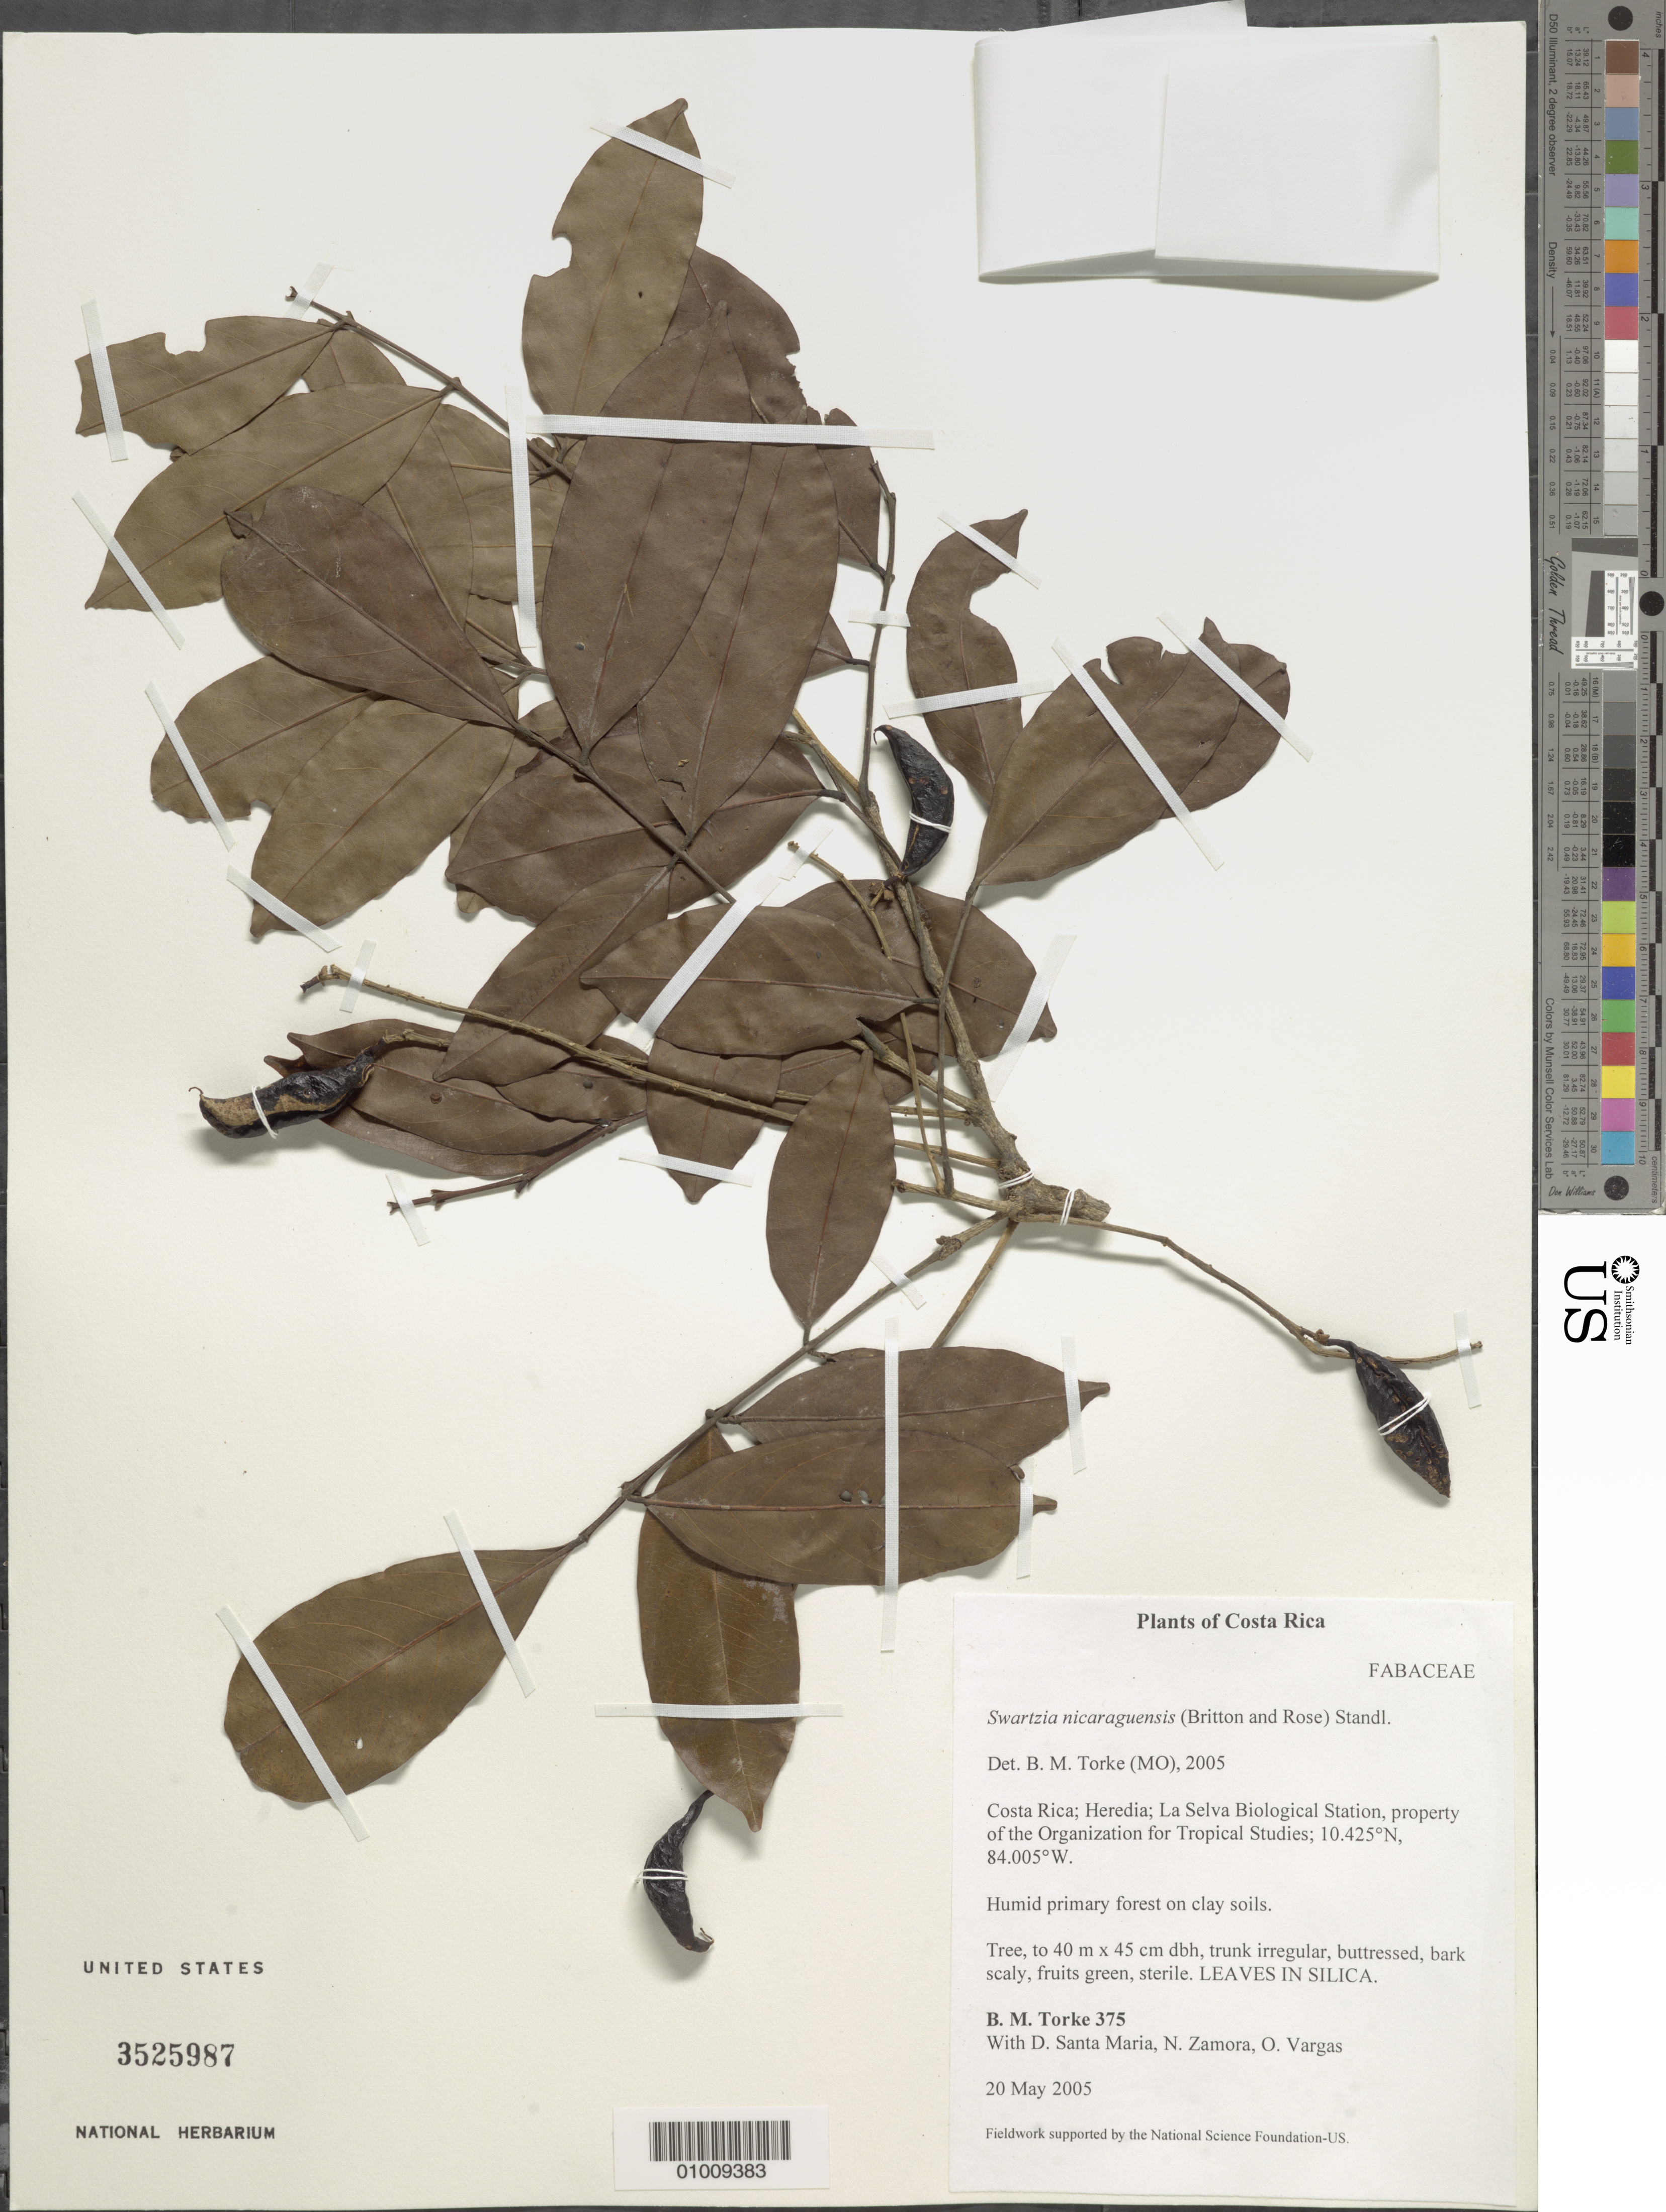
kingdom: Plantae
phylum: Tracheophyta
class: Magnoliopsida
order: Fabales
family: Fabaceae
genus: Swartzia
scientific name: Swartzia nicaraguensis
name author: (Britton & Rose) Standl.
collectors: B. M. Torke, D. Santa Maria, N. Zamora & O. Vargas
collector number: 375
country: Costa Rica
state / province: Heredia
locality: La Selva Biological Station, Property of Organization for Tropical Studies.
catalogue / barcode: US 3525987